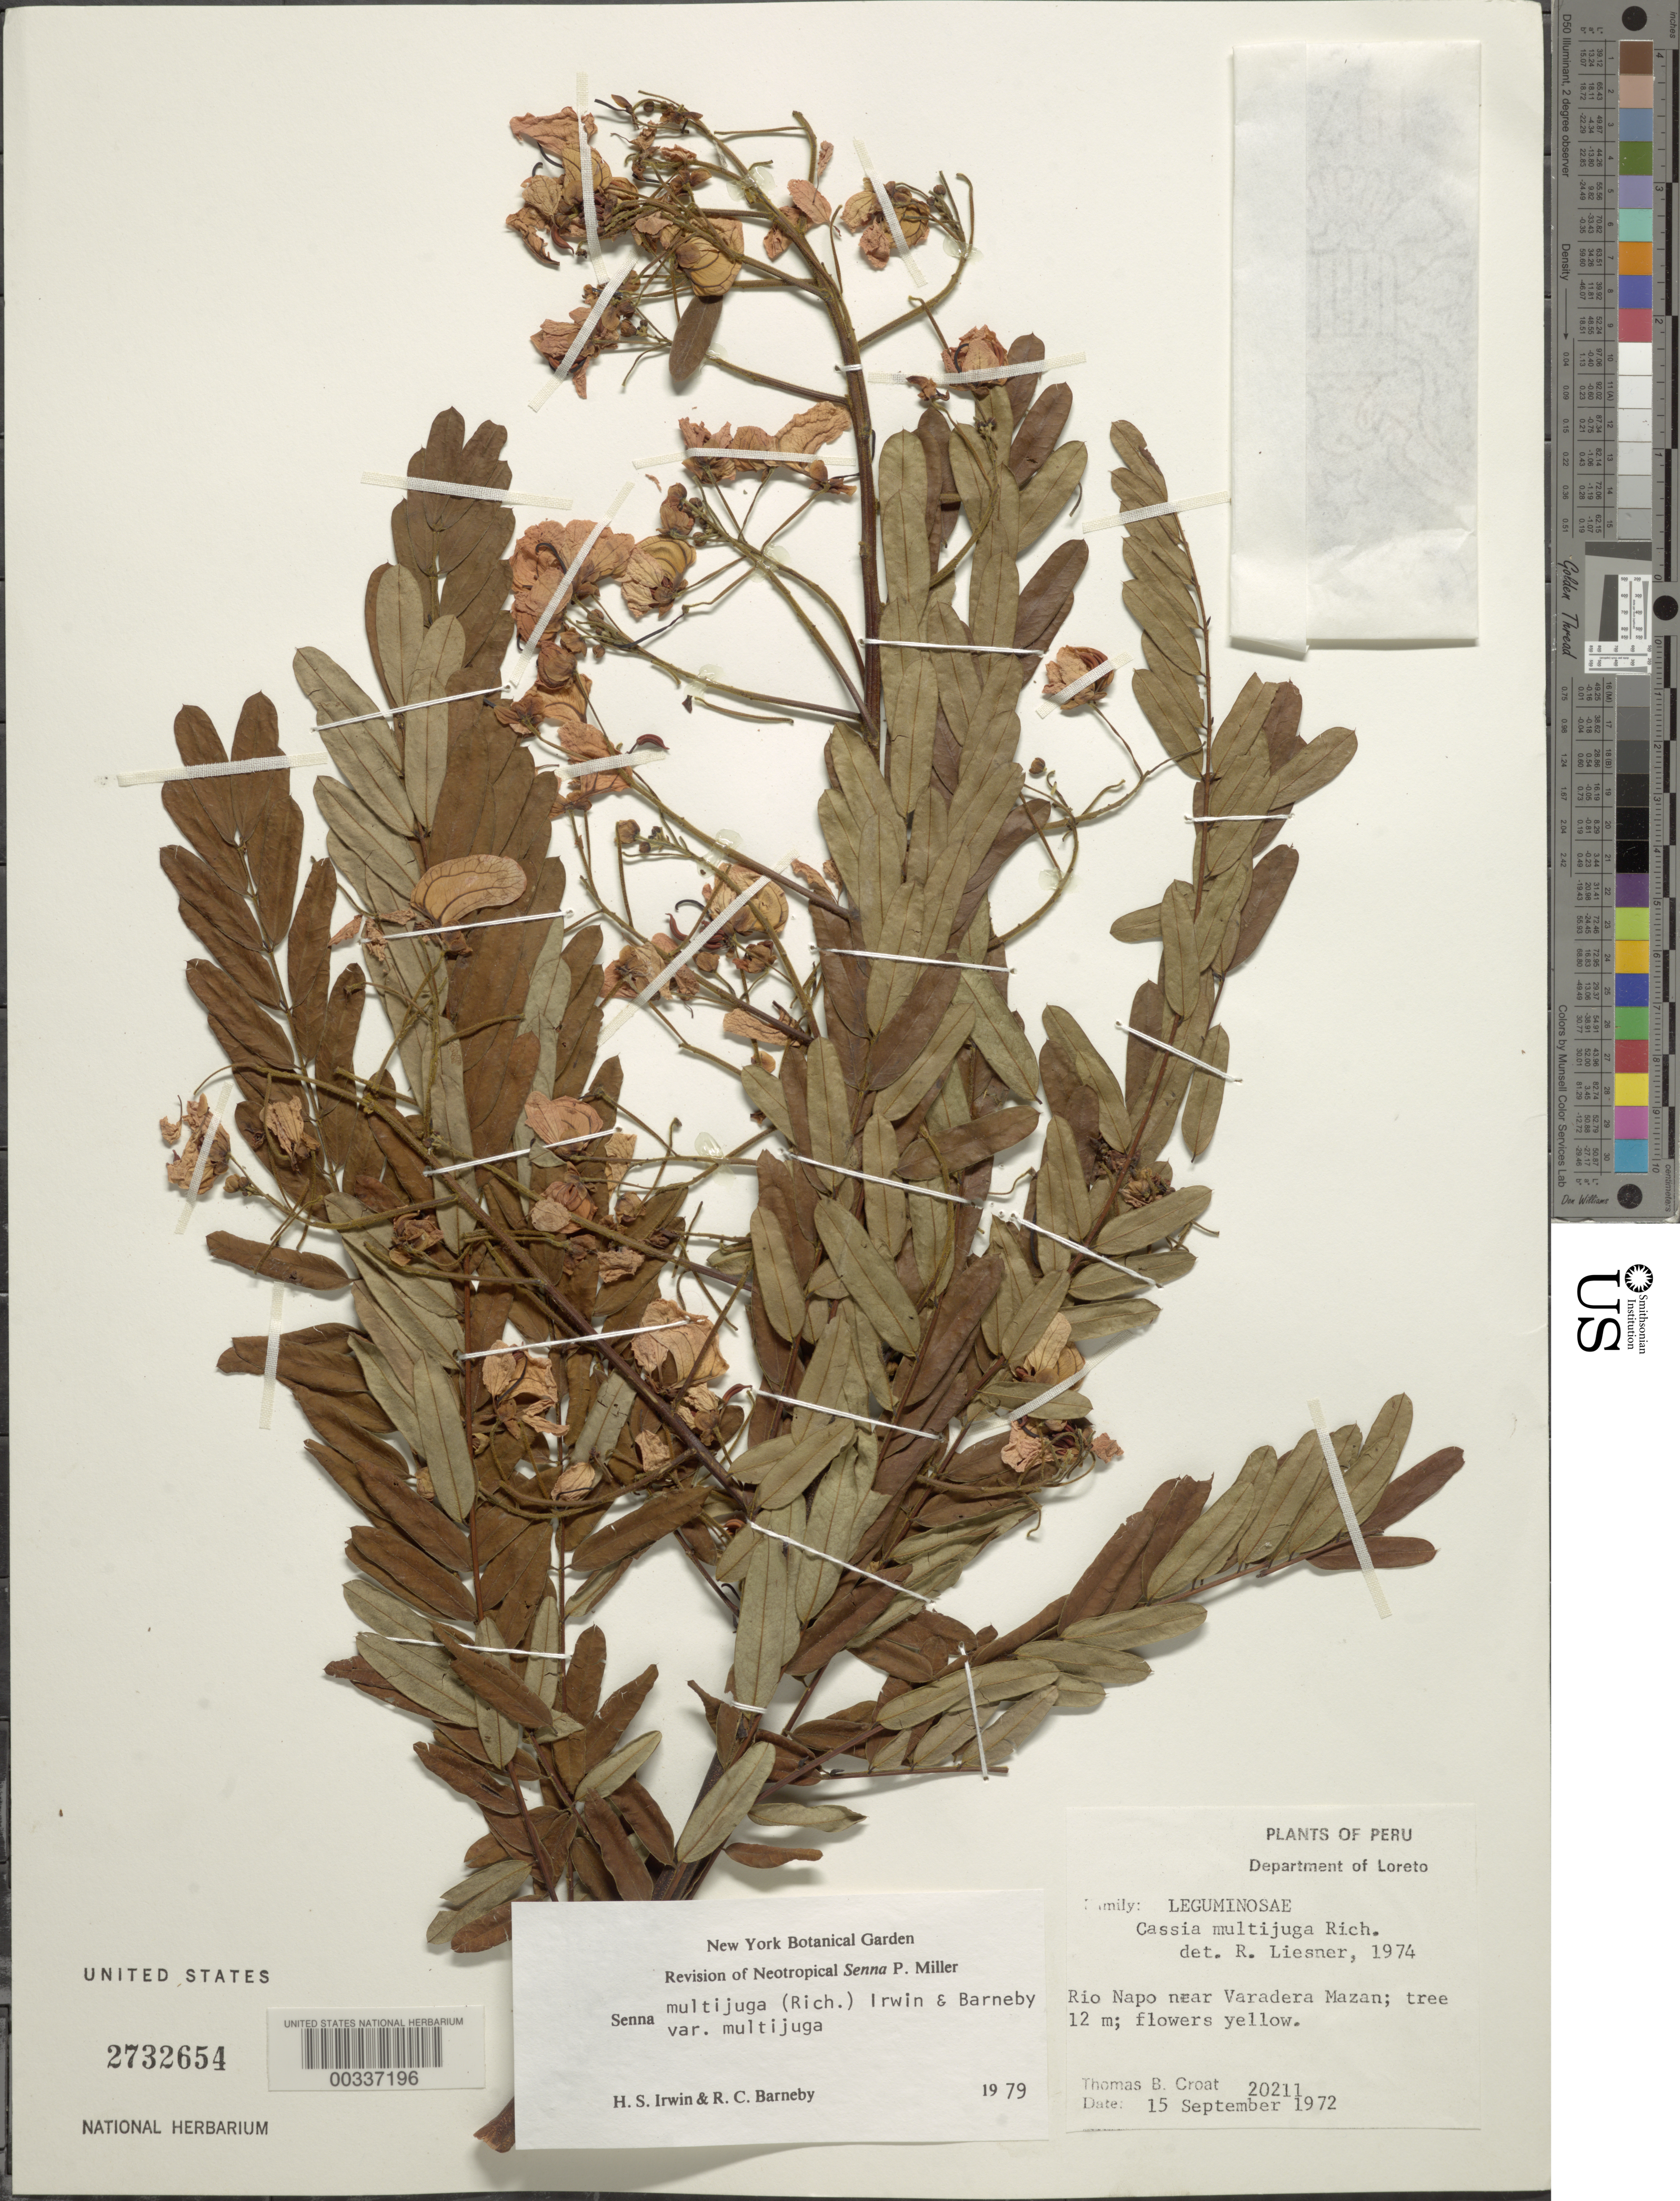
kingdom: Plantae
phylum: Tracheophyta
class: Magnoliopsida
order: Fabales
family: Fabaceae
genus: Senna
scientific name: Senna multijuga var. multijuga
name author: (Rich.) H.S. Irwin & Barneby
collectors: T. B. Croat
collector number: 20211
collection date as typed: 15 Sep 1972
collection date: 1972-09-15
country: Peru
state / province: Loreto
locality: Rio napo near varadera mazan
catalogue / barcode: US 2732654